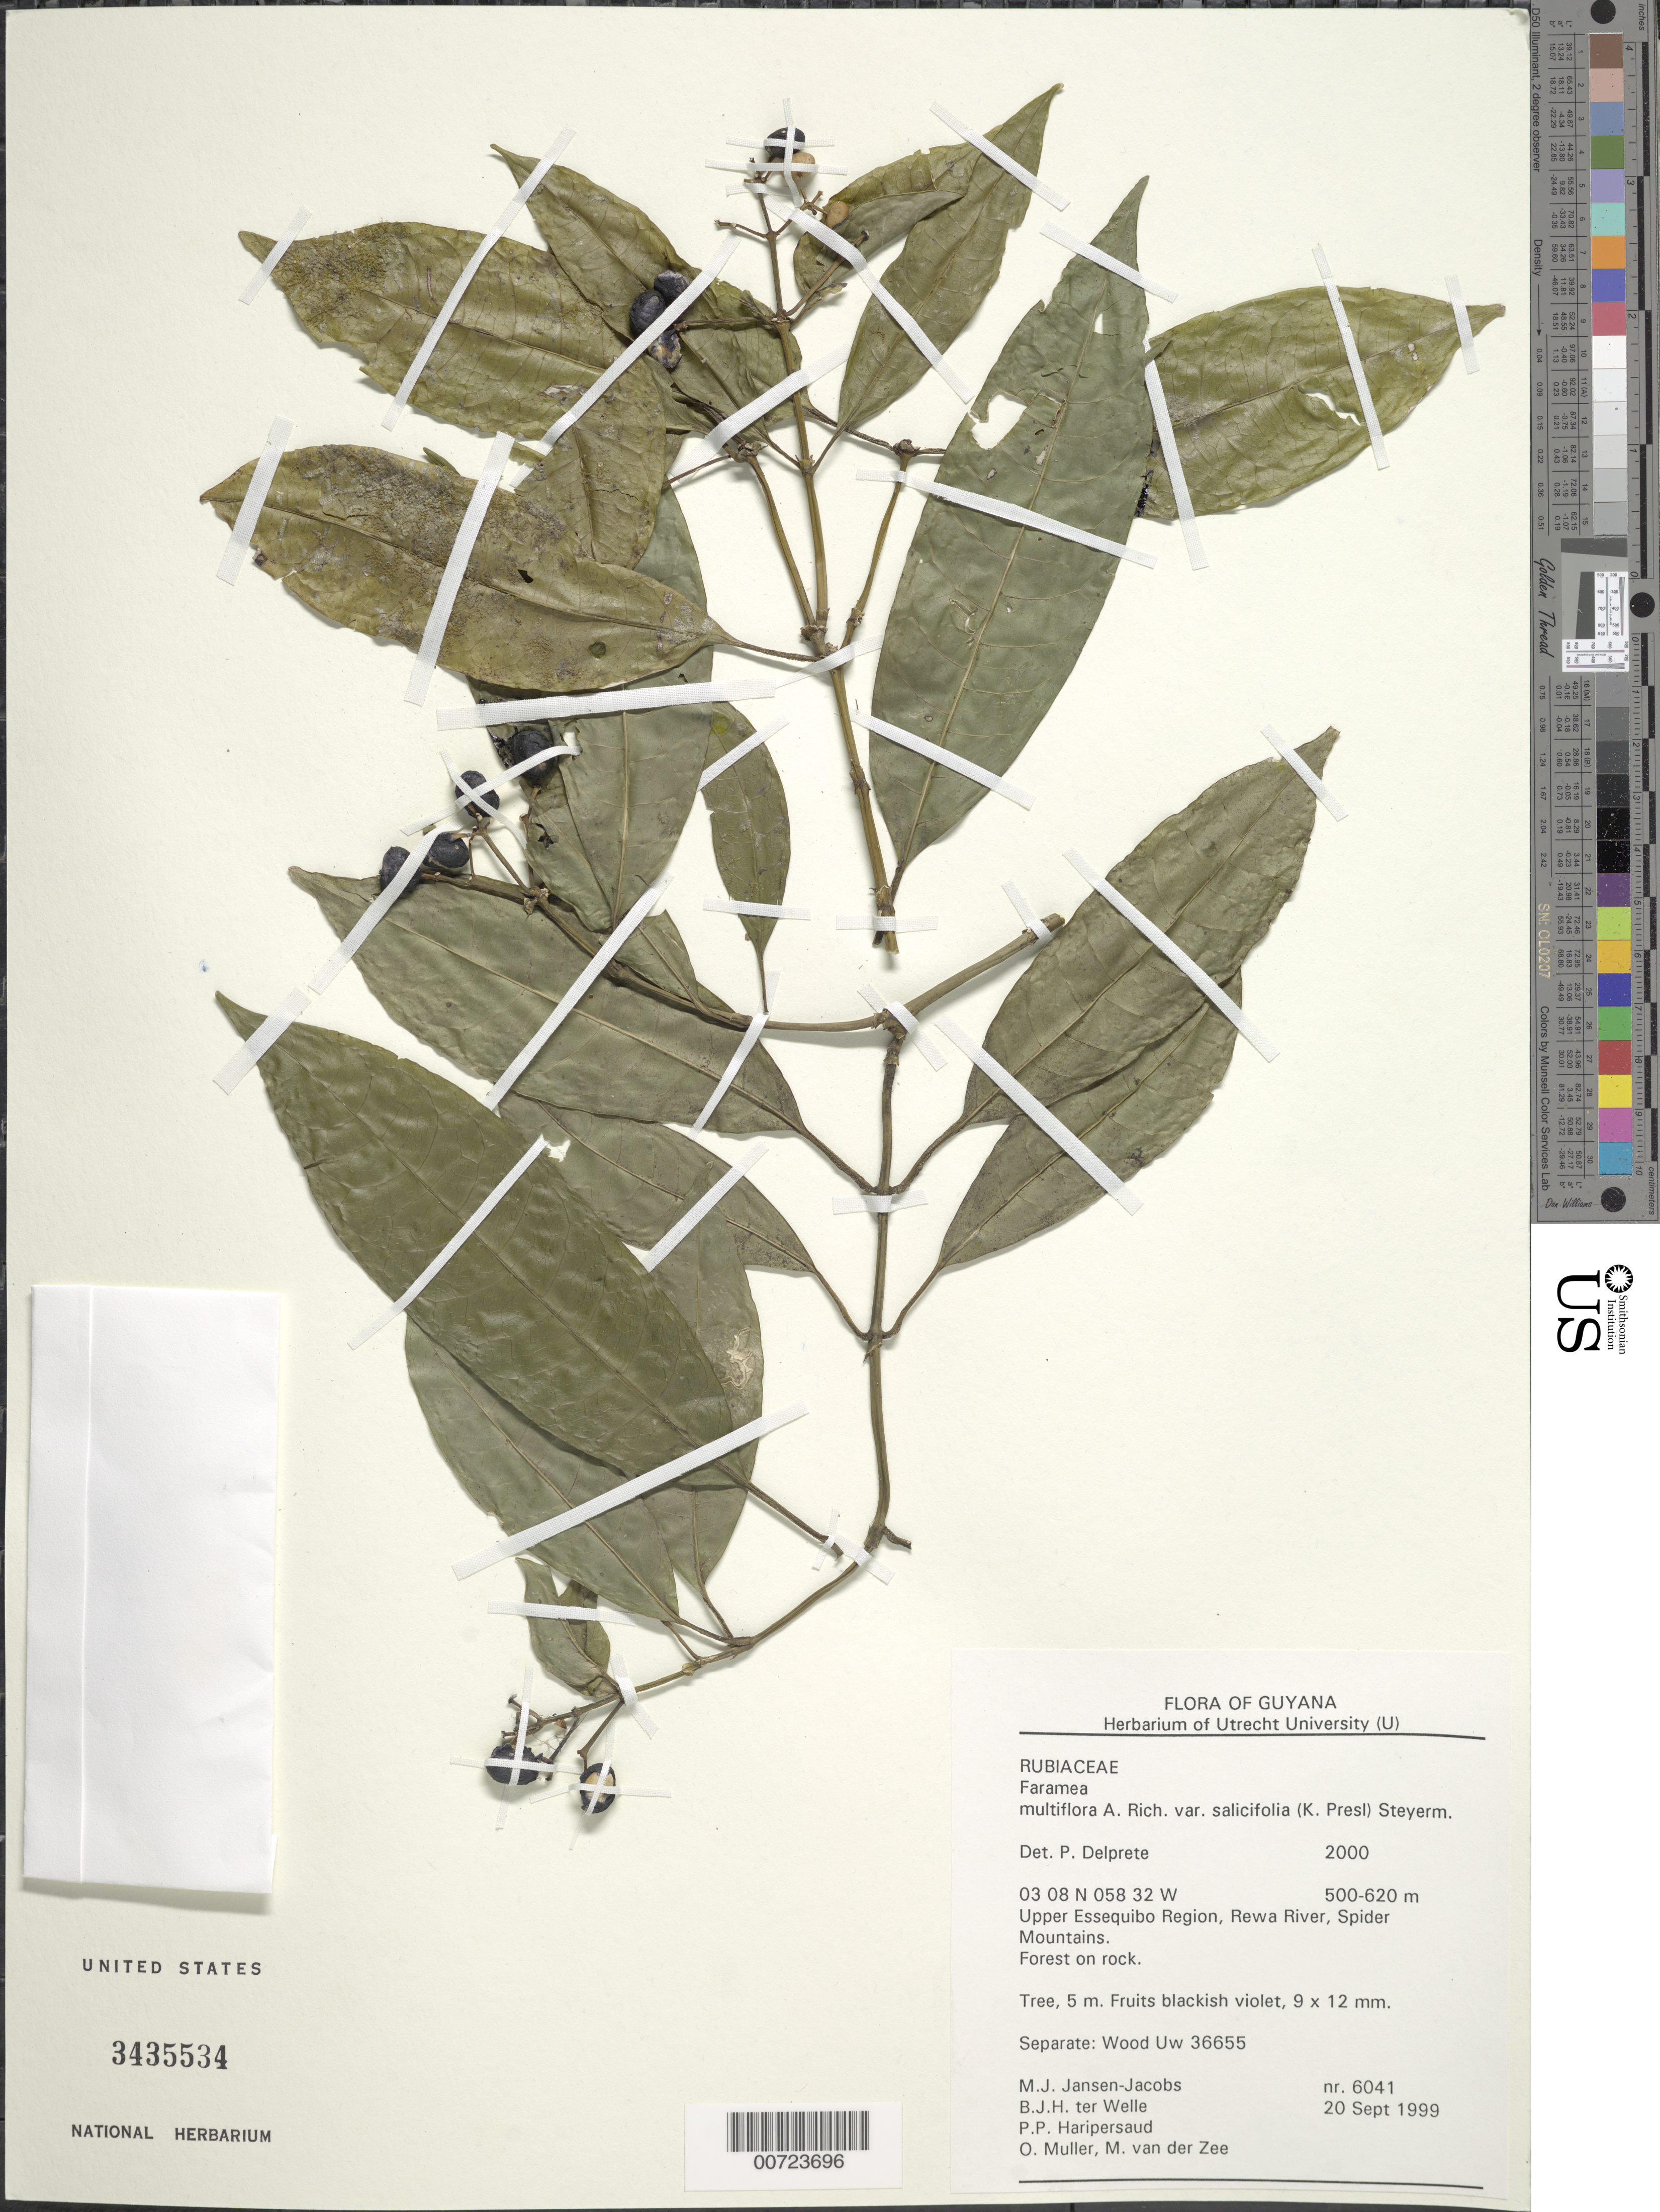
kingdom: Plantae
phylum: Tracheophyta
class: Magnoliopsida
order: Gentianales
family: Rubiaceae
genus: Faramea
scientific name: Faramea multiflora var. salicifolia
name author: (C. Presl) Steyerm.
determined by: Delprete, P. G., Herb. de Guyane Cay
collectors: M. J. Jansen-Jacobs, B. Welle, P. Haripersaud, O. Muller & M. van der Zee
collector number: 6041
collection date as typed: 20-Sep-99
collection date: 1999-09-20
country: Guyana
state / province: U. Takutu-U. Essequibo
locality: Rewa River, Spider Mts., Upper Essequibo Region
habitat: Forest on rock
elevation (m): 500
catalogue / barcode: US 3435534